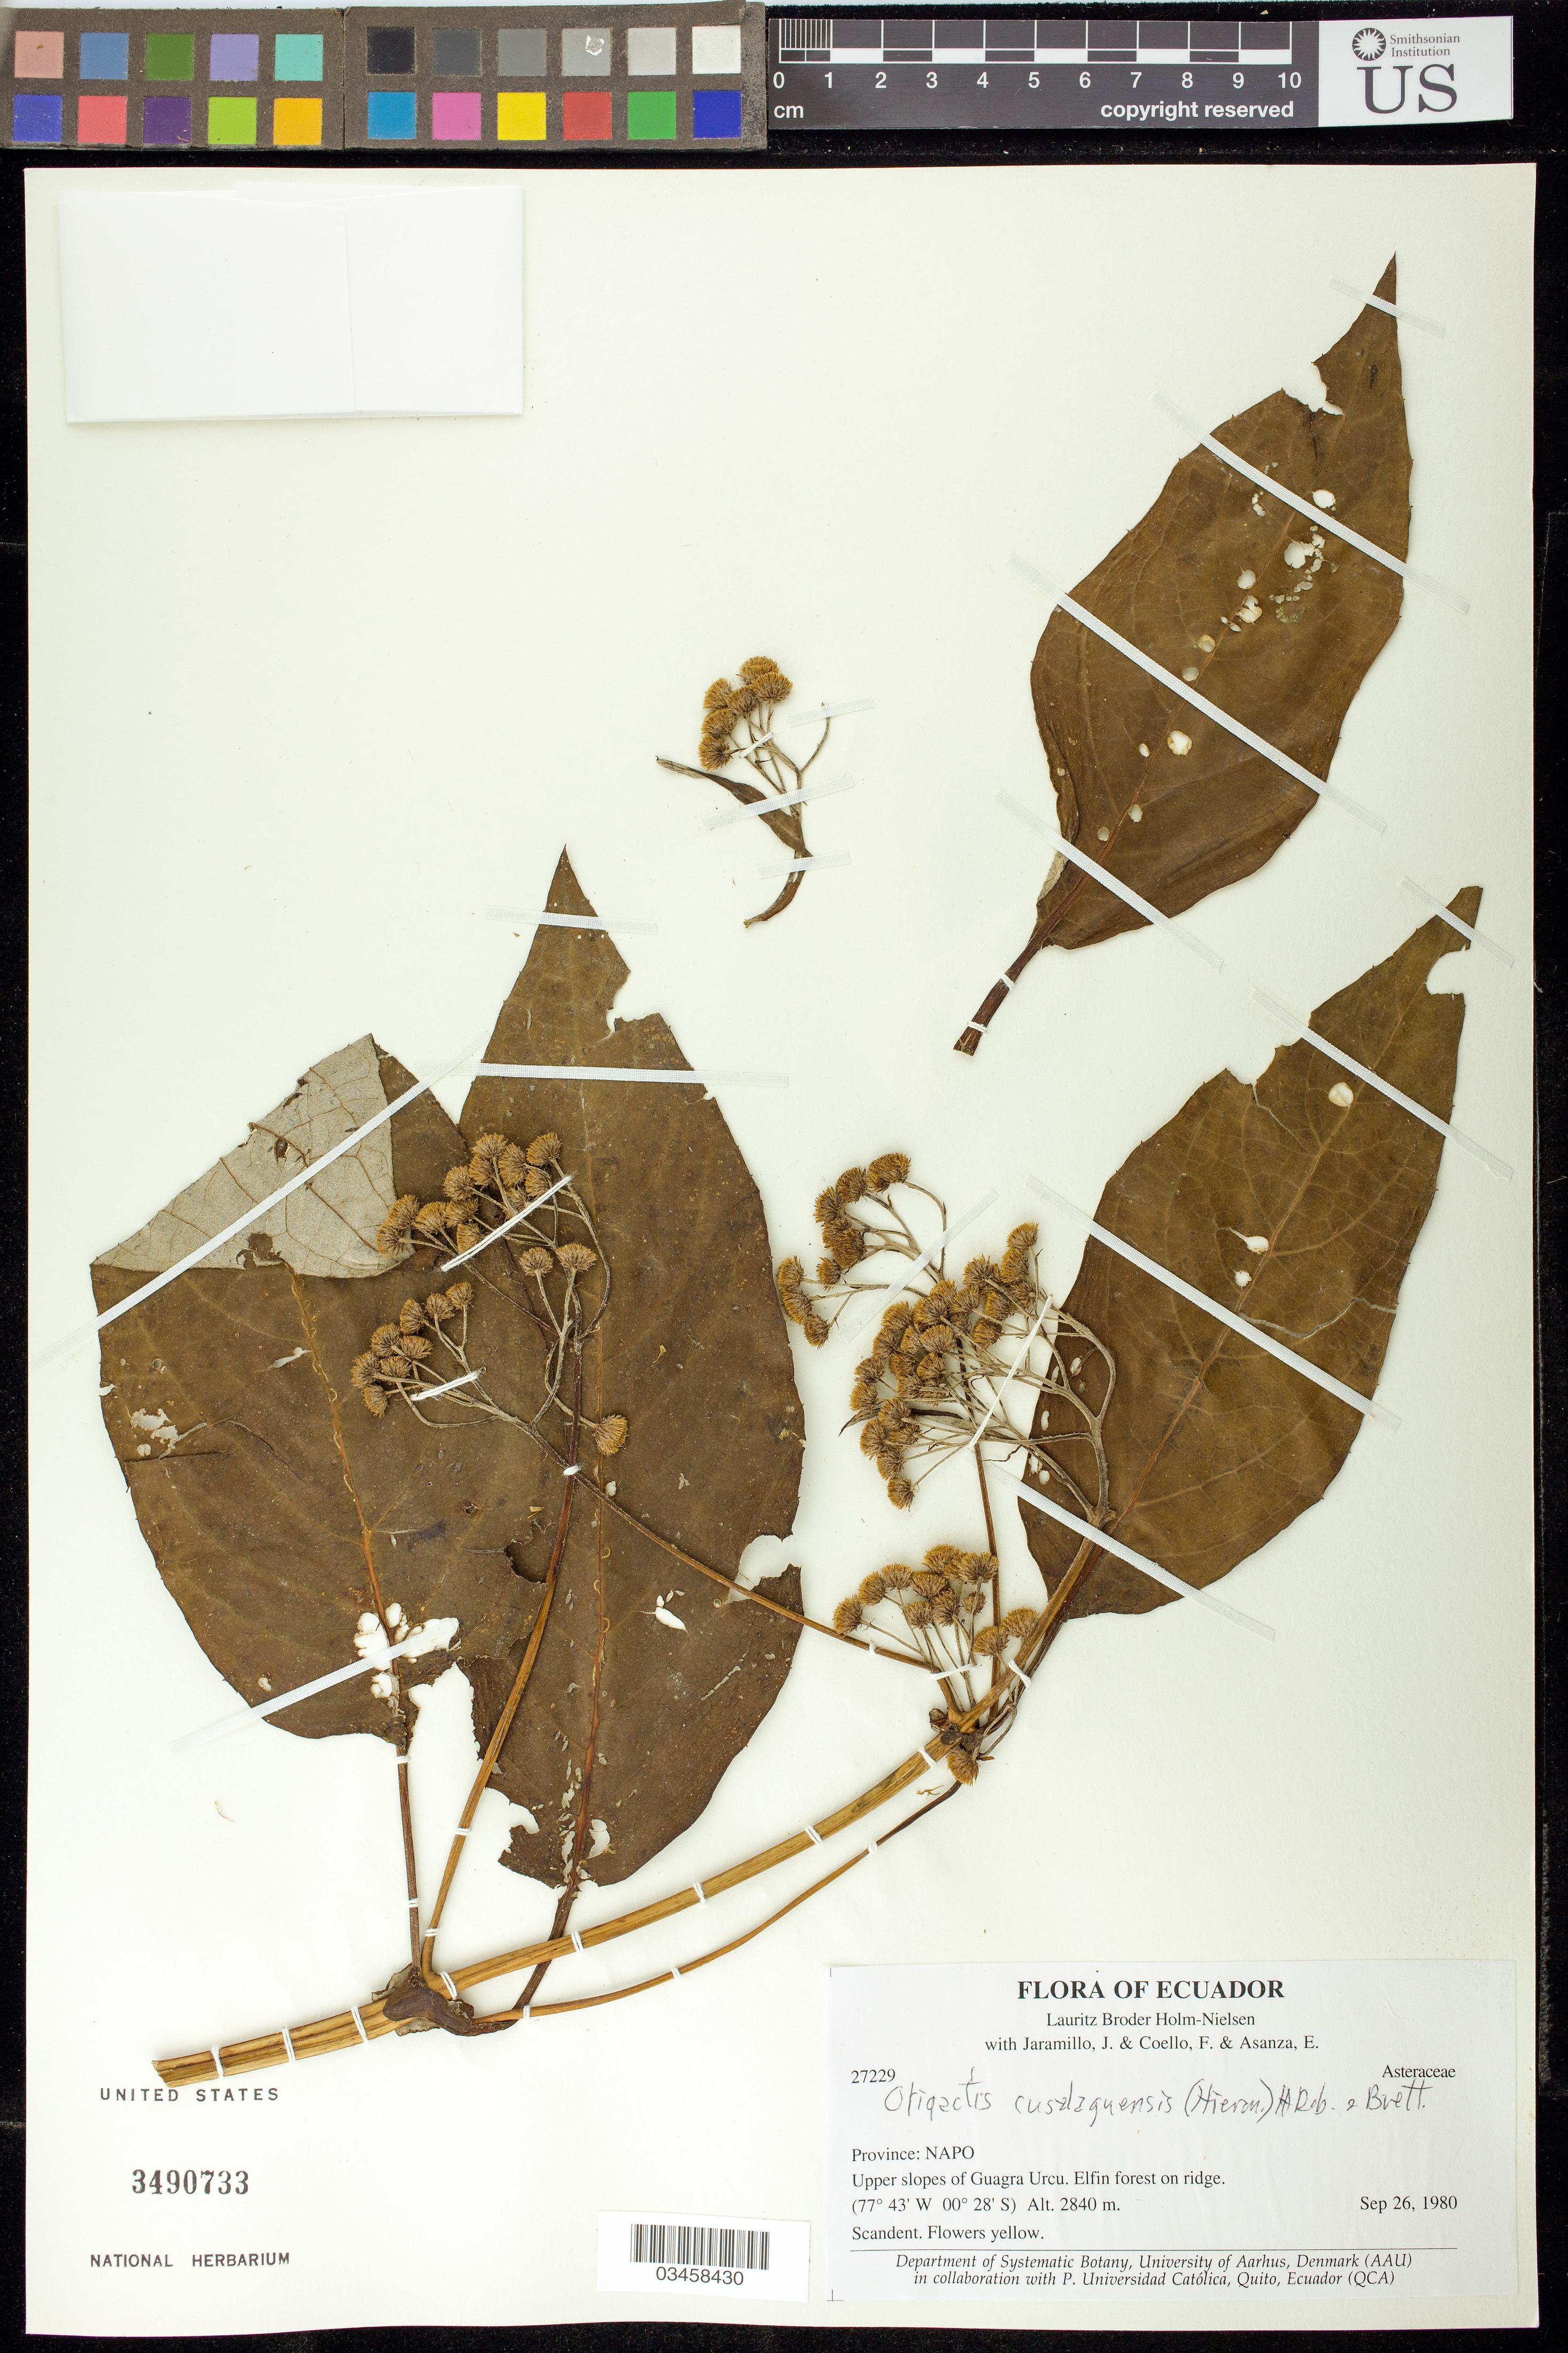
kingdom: Plantae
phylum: Tracheophyta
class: Magnoliopsida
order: Asterales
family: Asteraceae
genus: Oligactis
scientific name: Oligactis cuatrecasasii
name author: M.O. Dillon & Sagást.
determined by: Robinson, Harold E., (US)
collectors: L. B. Holm-Nielsen, J. L. Jaramillo, F. Coello & E. Azanza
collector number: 27229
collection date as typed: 26 Sep 1980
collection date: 1980-09-26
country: Ecuador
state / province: Napo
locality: Upper slopes of Guagra Urcu.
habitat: Elfin forest on ridge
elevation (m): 2840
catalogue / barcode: US 3490733